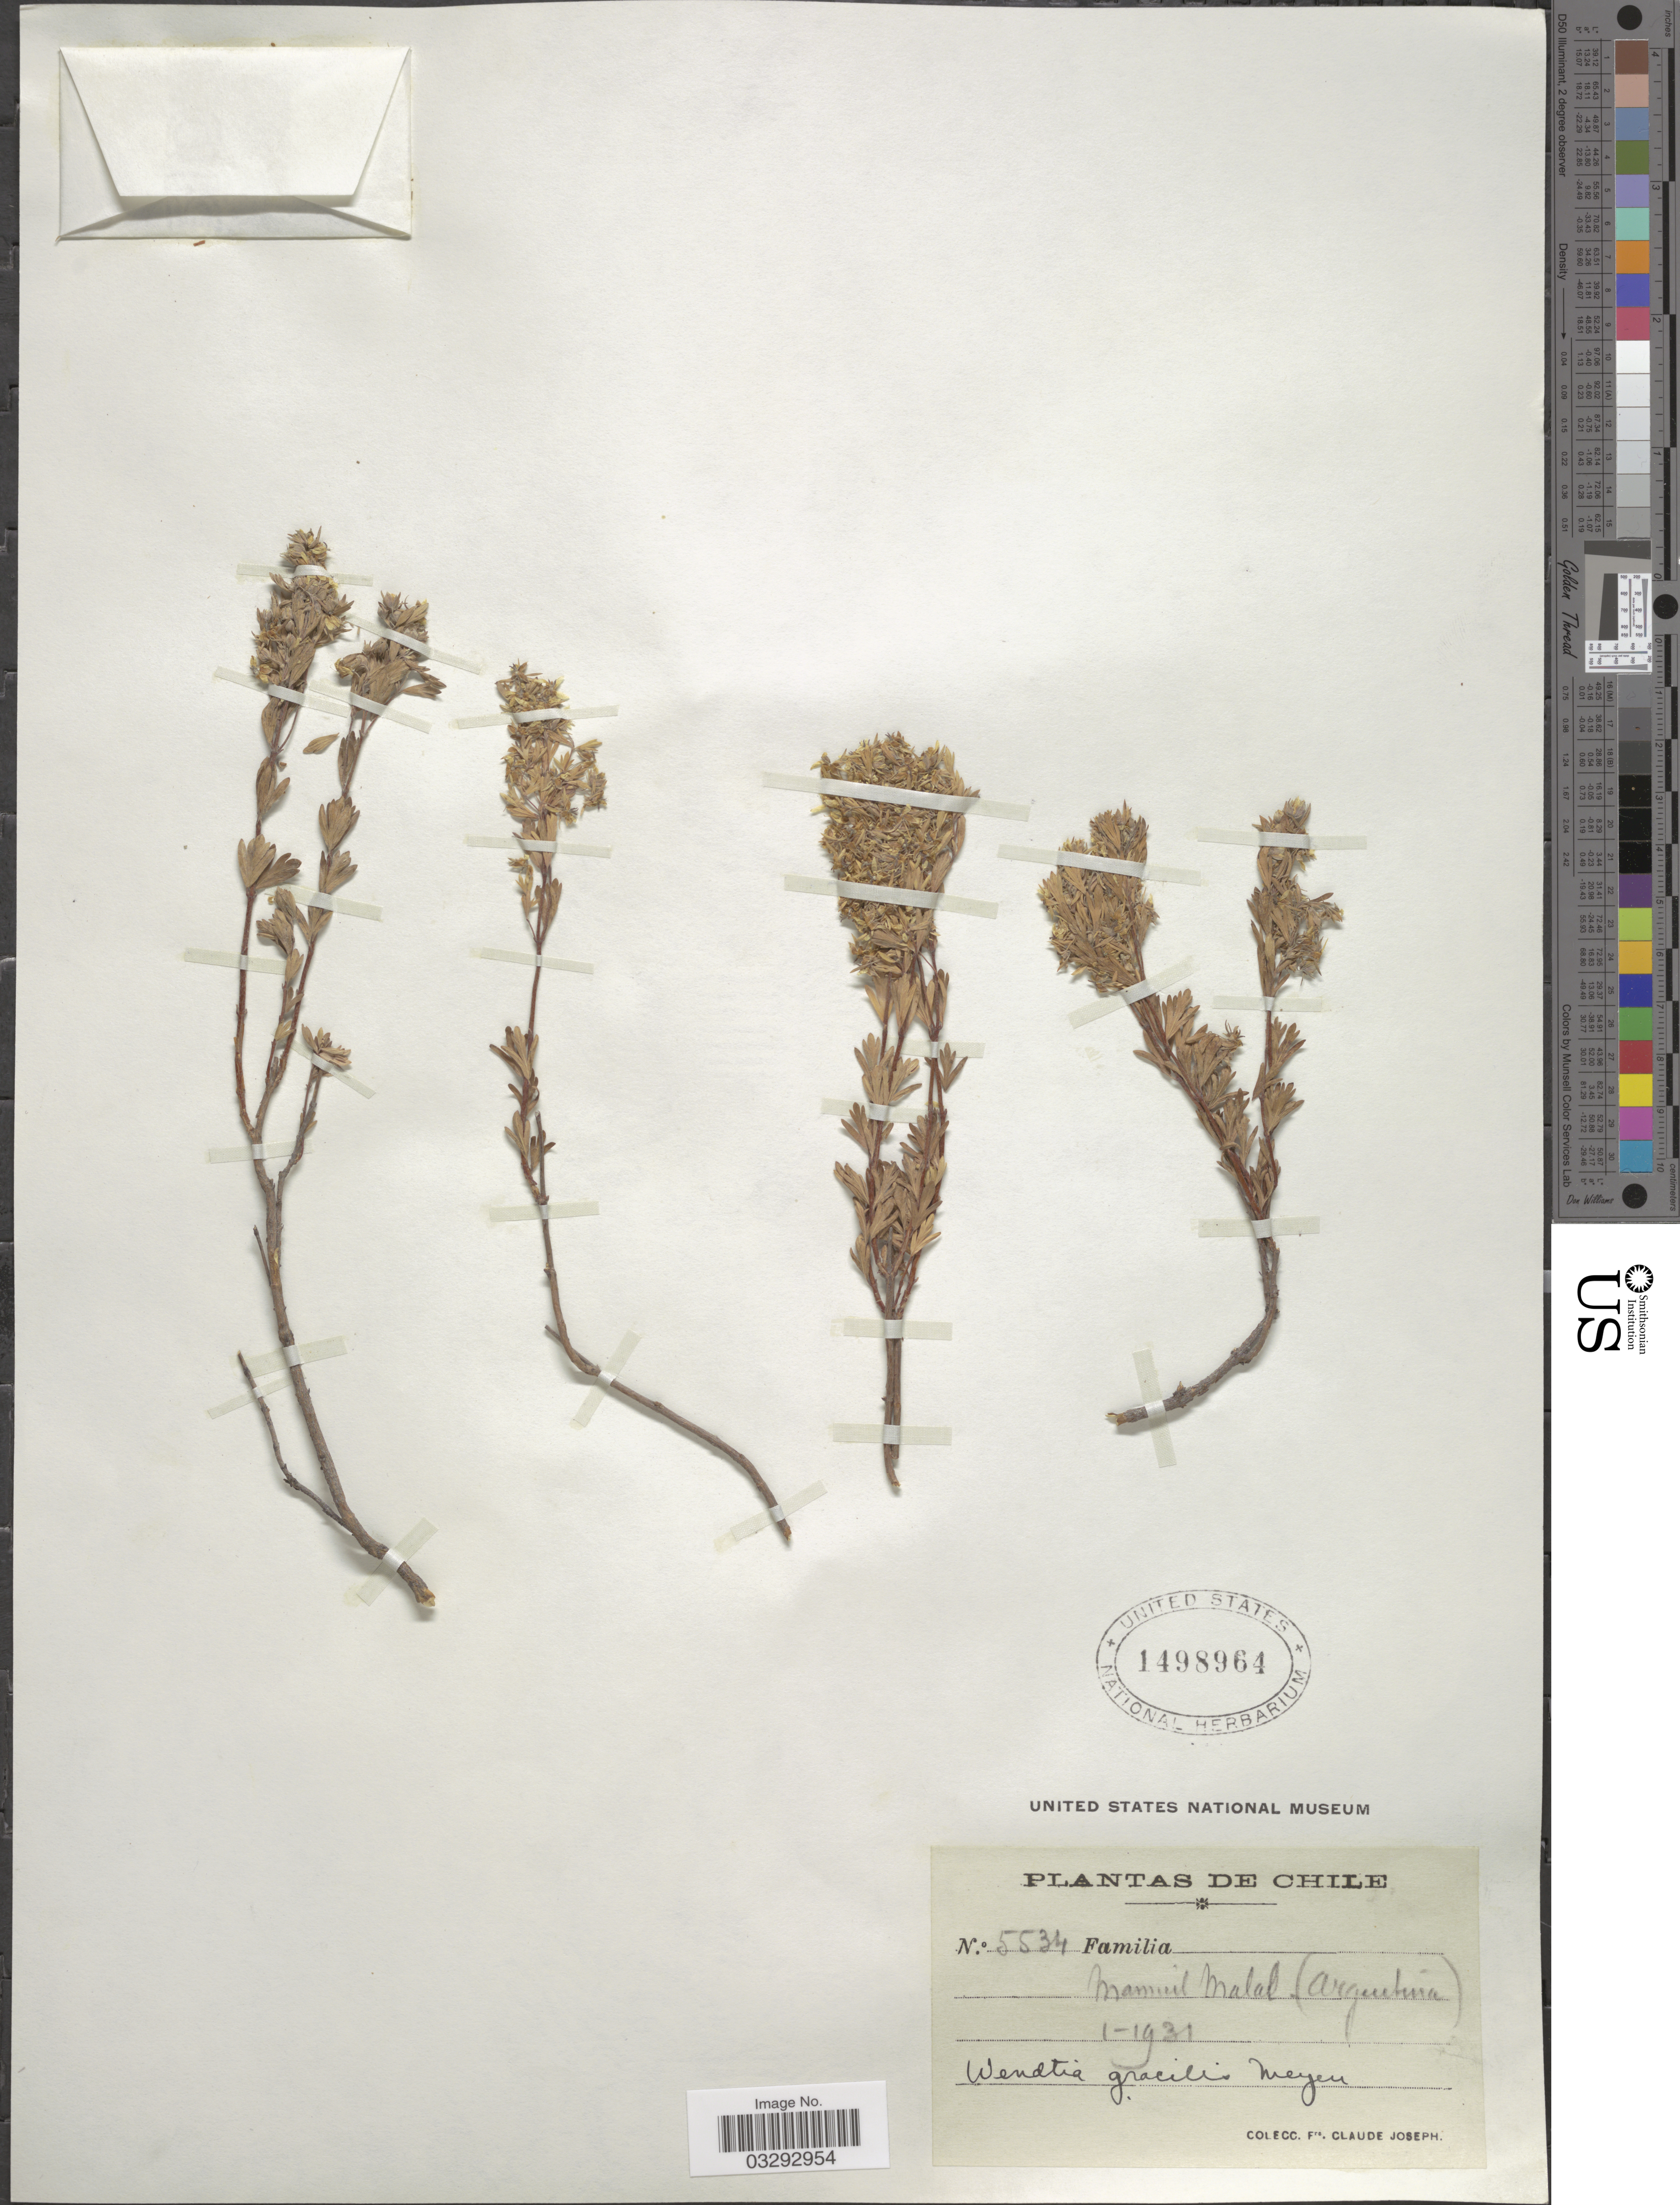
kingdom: Plantae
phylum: Tracheophyta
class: Magnoliopsida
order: Geraniales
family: Vivianiaceae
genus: Wendtia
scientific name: Wendtia gracilis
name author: Meyen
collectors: Bro. Claude-Joseph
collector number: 5534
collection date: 1931-01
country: Argentina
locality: Mamuil Malal.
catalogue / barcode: US 1498964